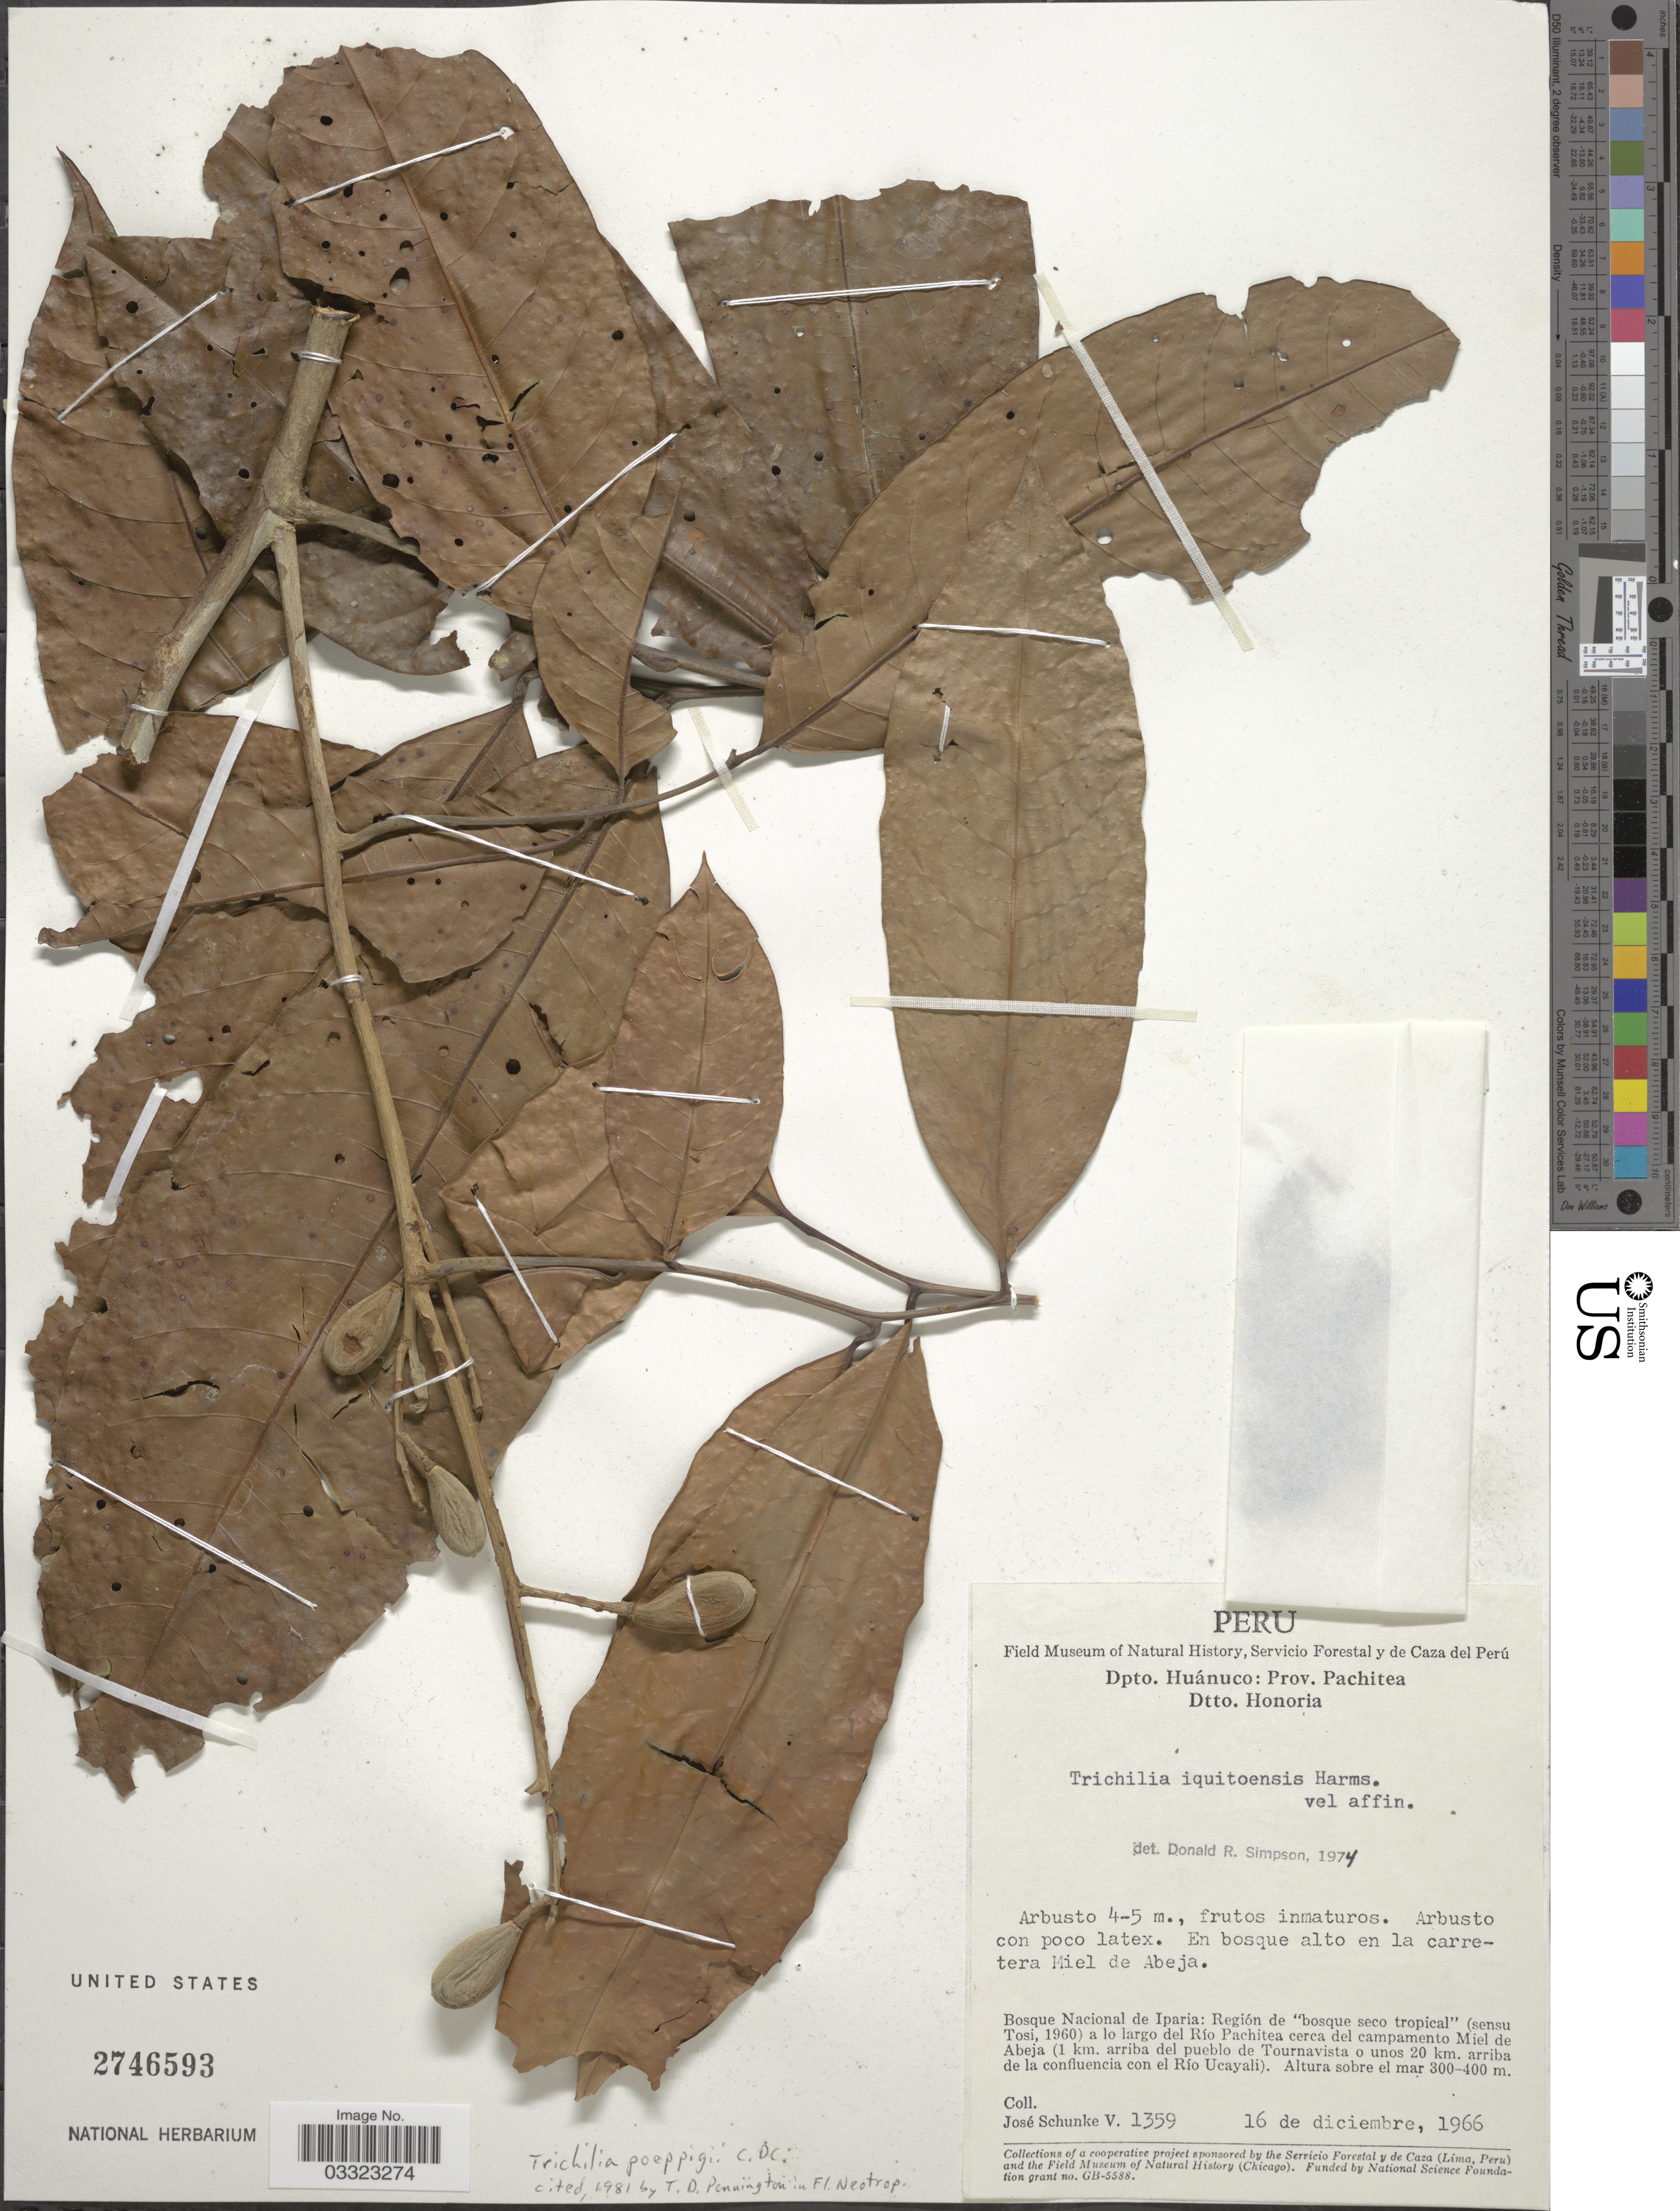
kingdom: Plantae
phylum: Tracheophyta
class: Magnoliopsida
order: Sapindales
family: Meliaceae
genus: Trichilia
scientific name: Trichilia poeppigii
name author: C. DC.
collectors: J. Schunke Vigo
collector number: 1359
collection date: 1966-12-16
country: Peru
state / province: Huánuco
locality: Dpto. Huánuco: Prov. Pachitea. Dtto. Honoria. En bosque alto en la carretera Miel de Abeja. Bosque Nacional de Iparia: Región de "bosque seco tropical" (sensu Tosi, 1960) a lo largo del Río Pachitea cerca del campamento Miel de Abeja (1 km. arriba del pueblo de Tournavist o unos 20 km. arriba de la confluencia con el Río Ucayali).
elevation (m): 300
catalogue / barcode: US 2746593